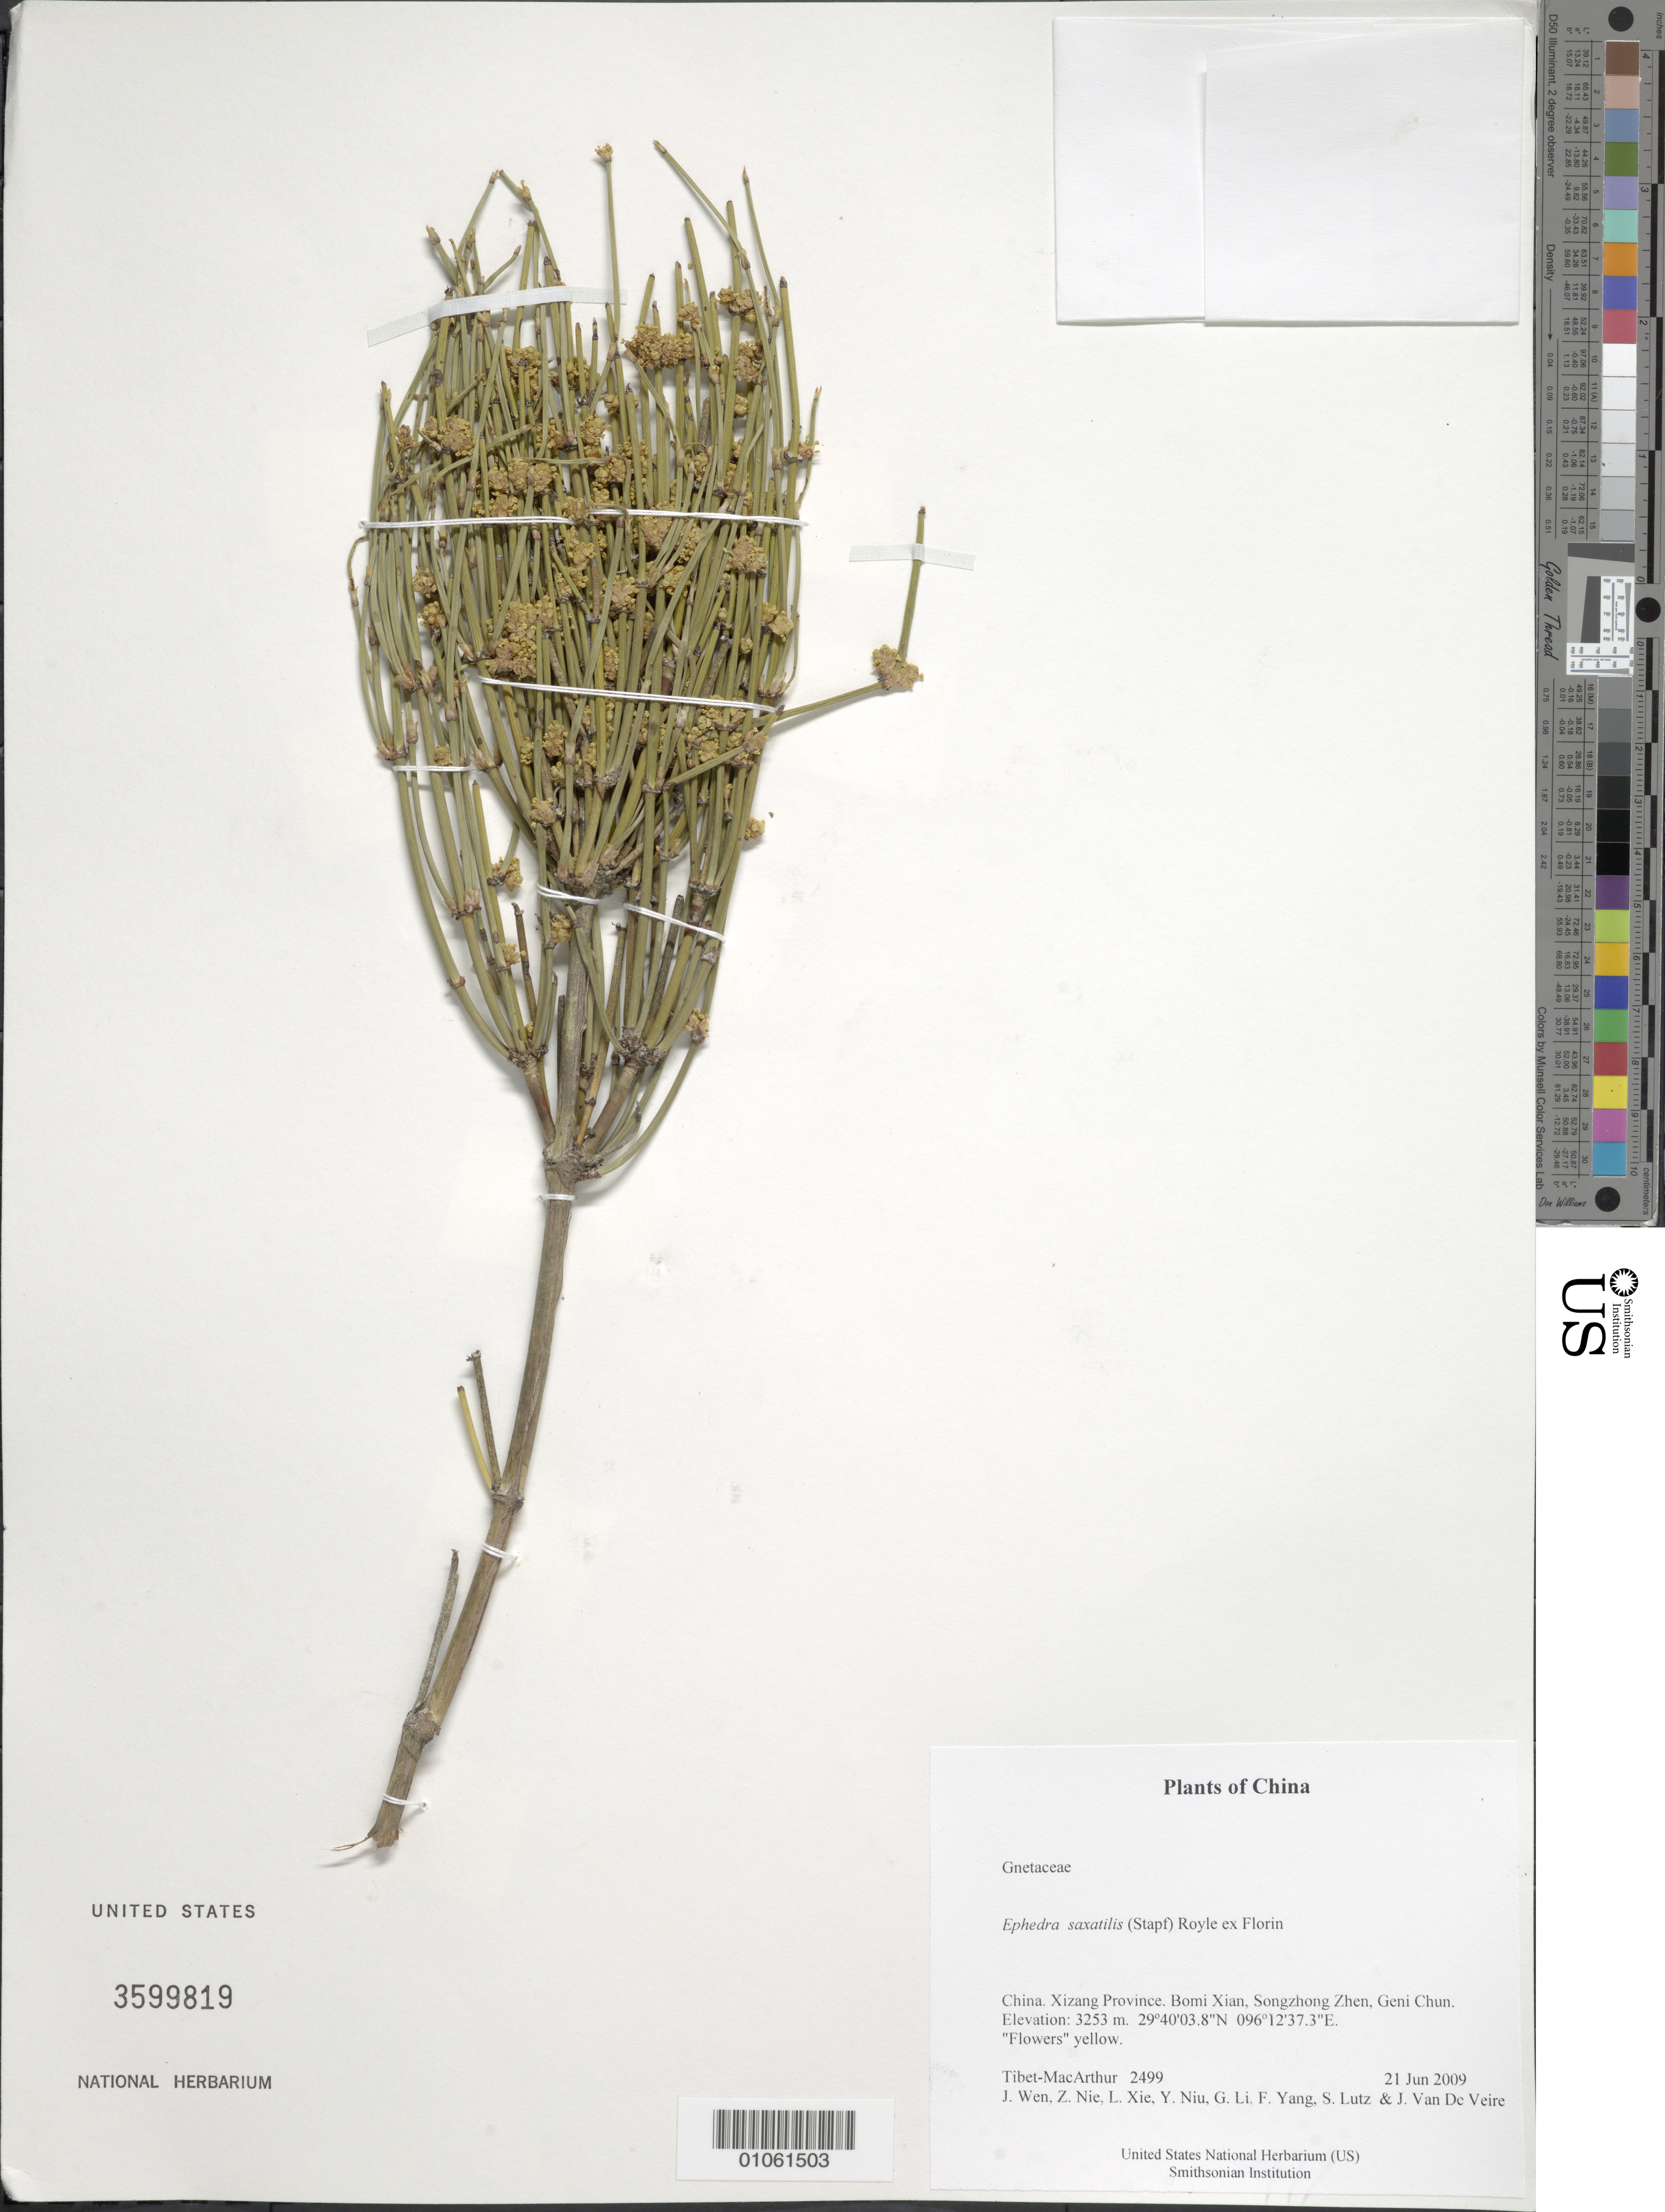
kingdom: Plantae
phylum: Tracheophyta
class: Gnetopsida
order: Ephedrales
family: Ephedraceae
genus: Ephedra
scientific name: Ephedra saxatilis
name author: (Stapf) Royle ex Florin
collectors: Tibet-MacArthur, J. Wen, Z. Nie, L. Xie, Y. Niu, G. Li, F. Yang, S. Lutz & J. Van De Veire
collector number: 2499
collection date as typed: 21 Jun 2009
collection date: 2009-06-21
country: China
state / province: Xizang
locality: Bomi Xian, Songzhong Zhen, Geni Chun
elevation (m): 3253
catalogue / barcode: US 3599819